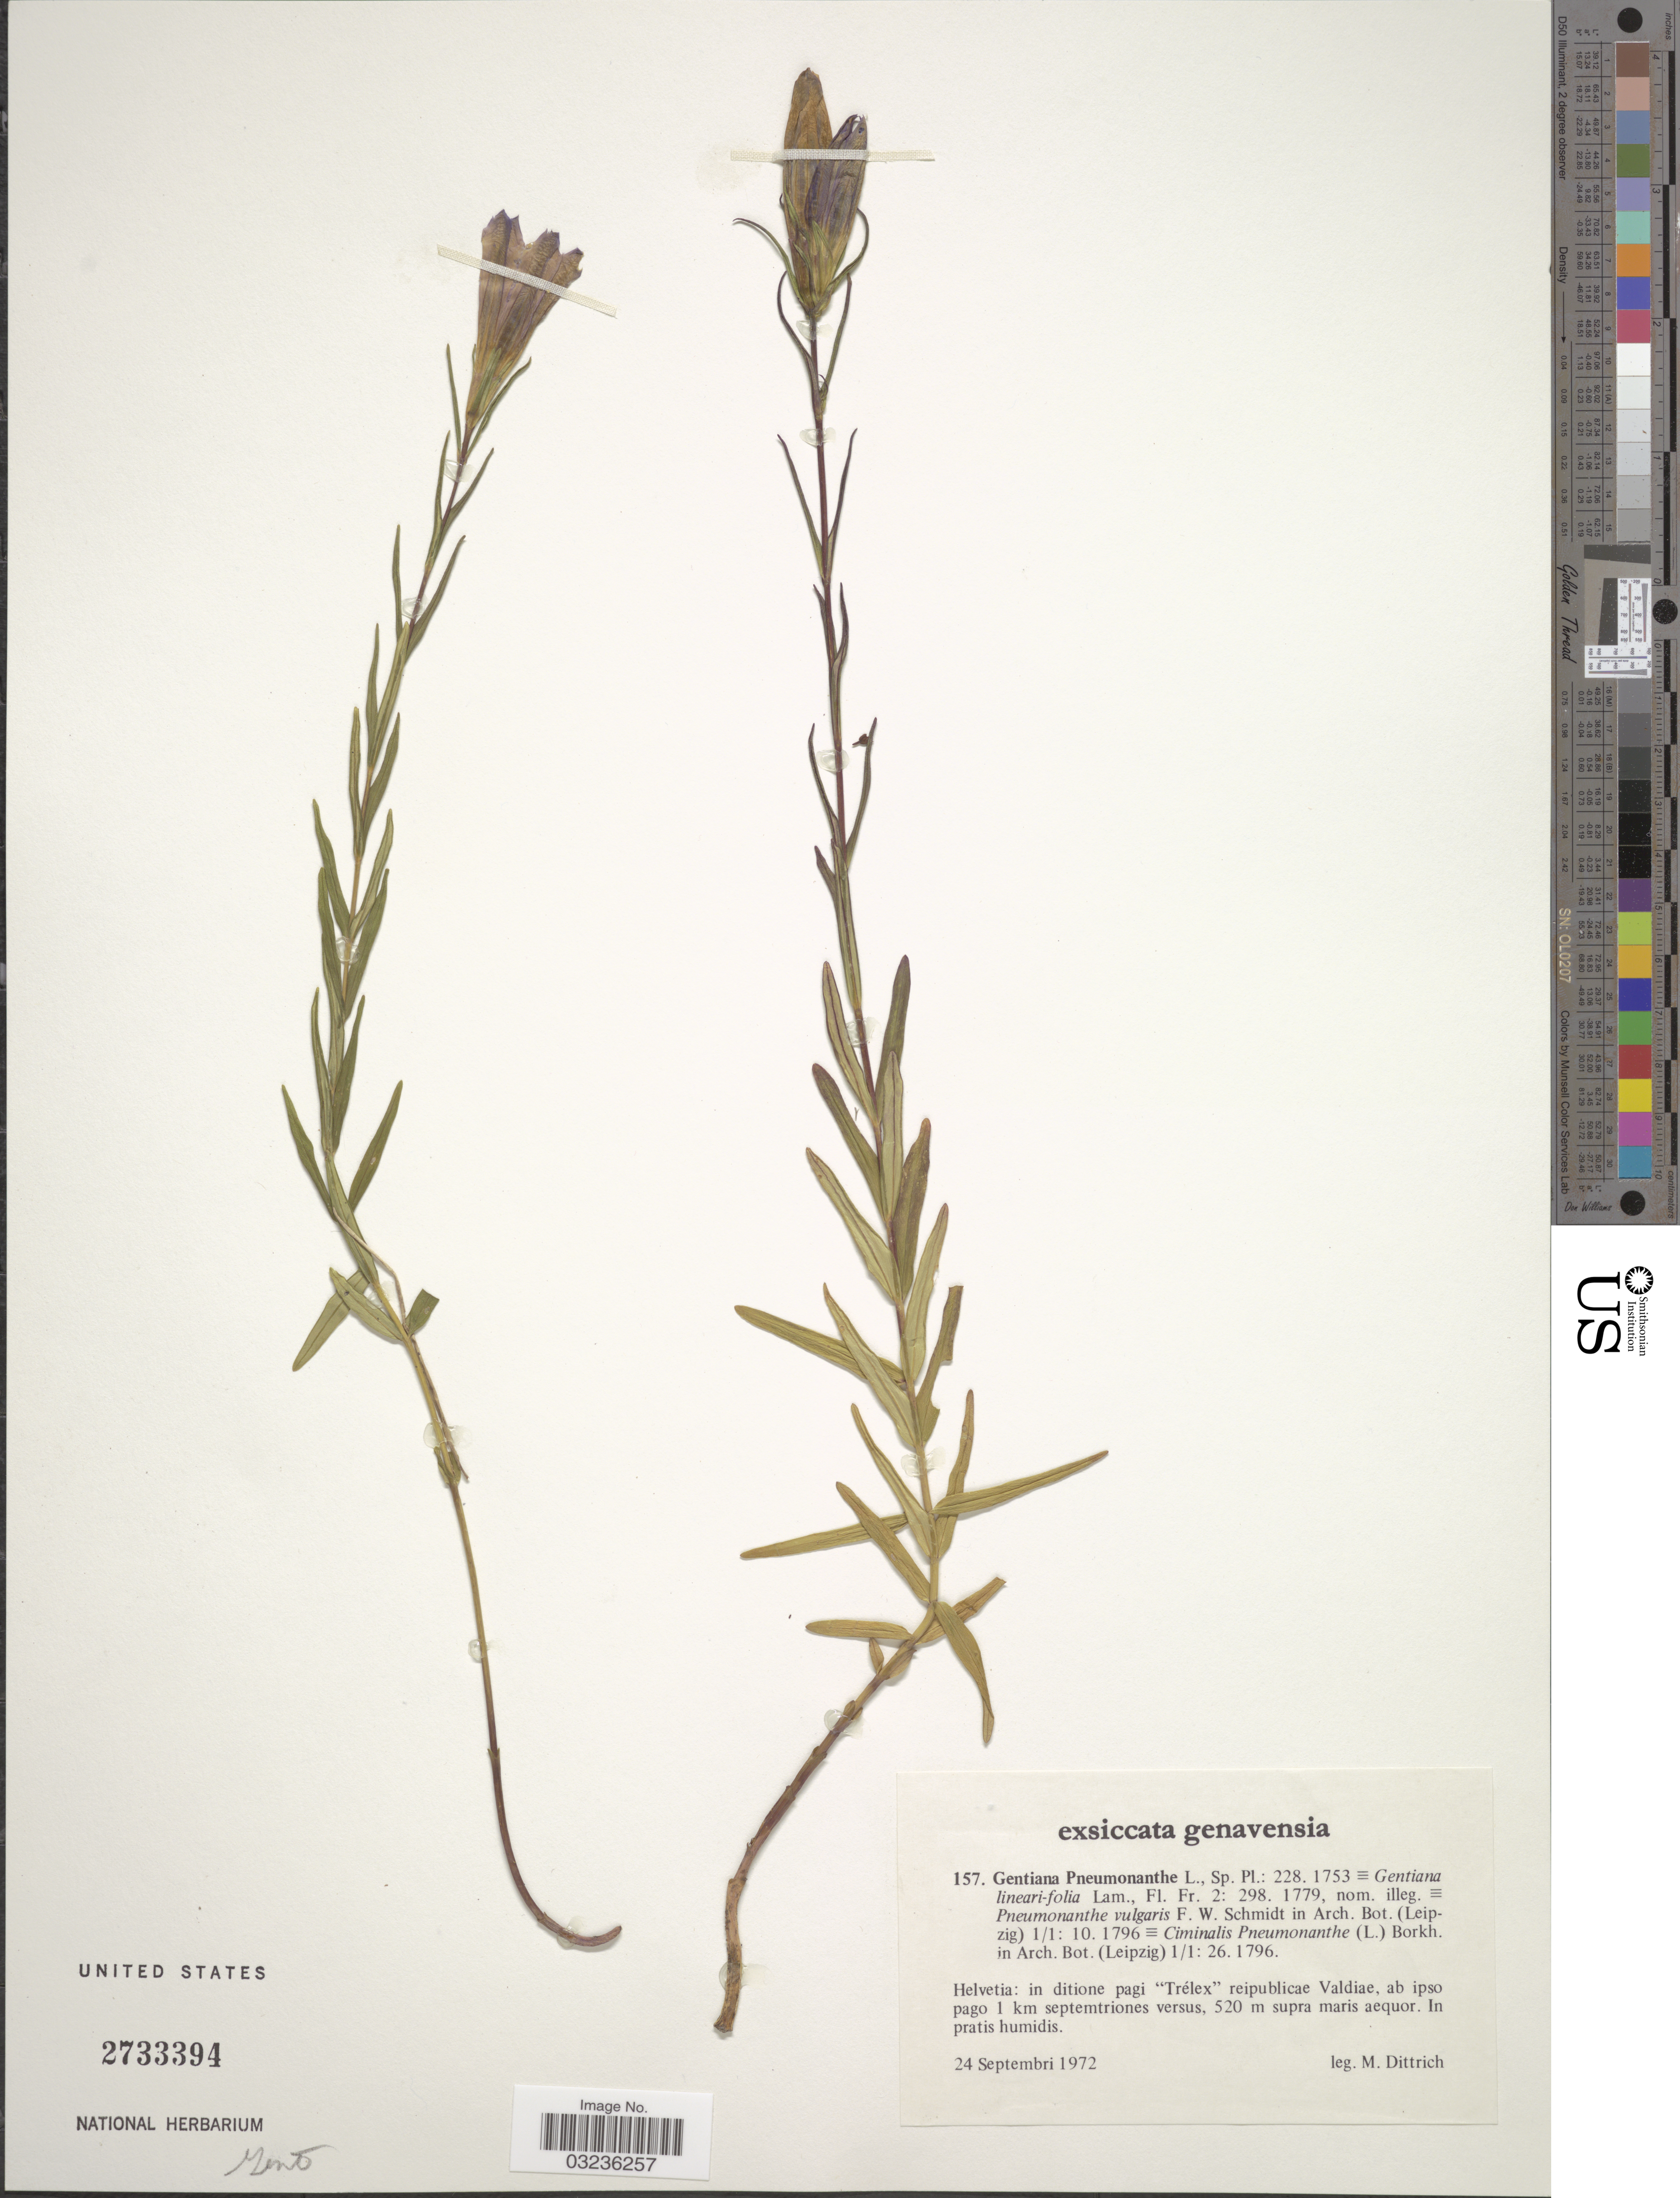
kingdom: Plantae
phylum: Tracheophyta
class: Magnoliopsida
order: Gentianales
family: Gentianaceae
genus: Gentiana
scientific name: Gentiana pneumonanthe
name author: L.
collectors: M. Dittrich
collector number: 157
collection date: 1972-09-24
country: Switzerland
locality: Helvetia: in ditione pagi "Trélex" reipublicae Valdiae, ab ipso pago 1 km septemtriones versus.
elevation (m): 520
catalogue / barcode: US 2733394